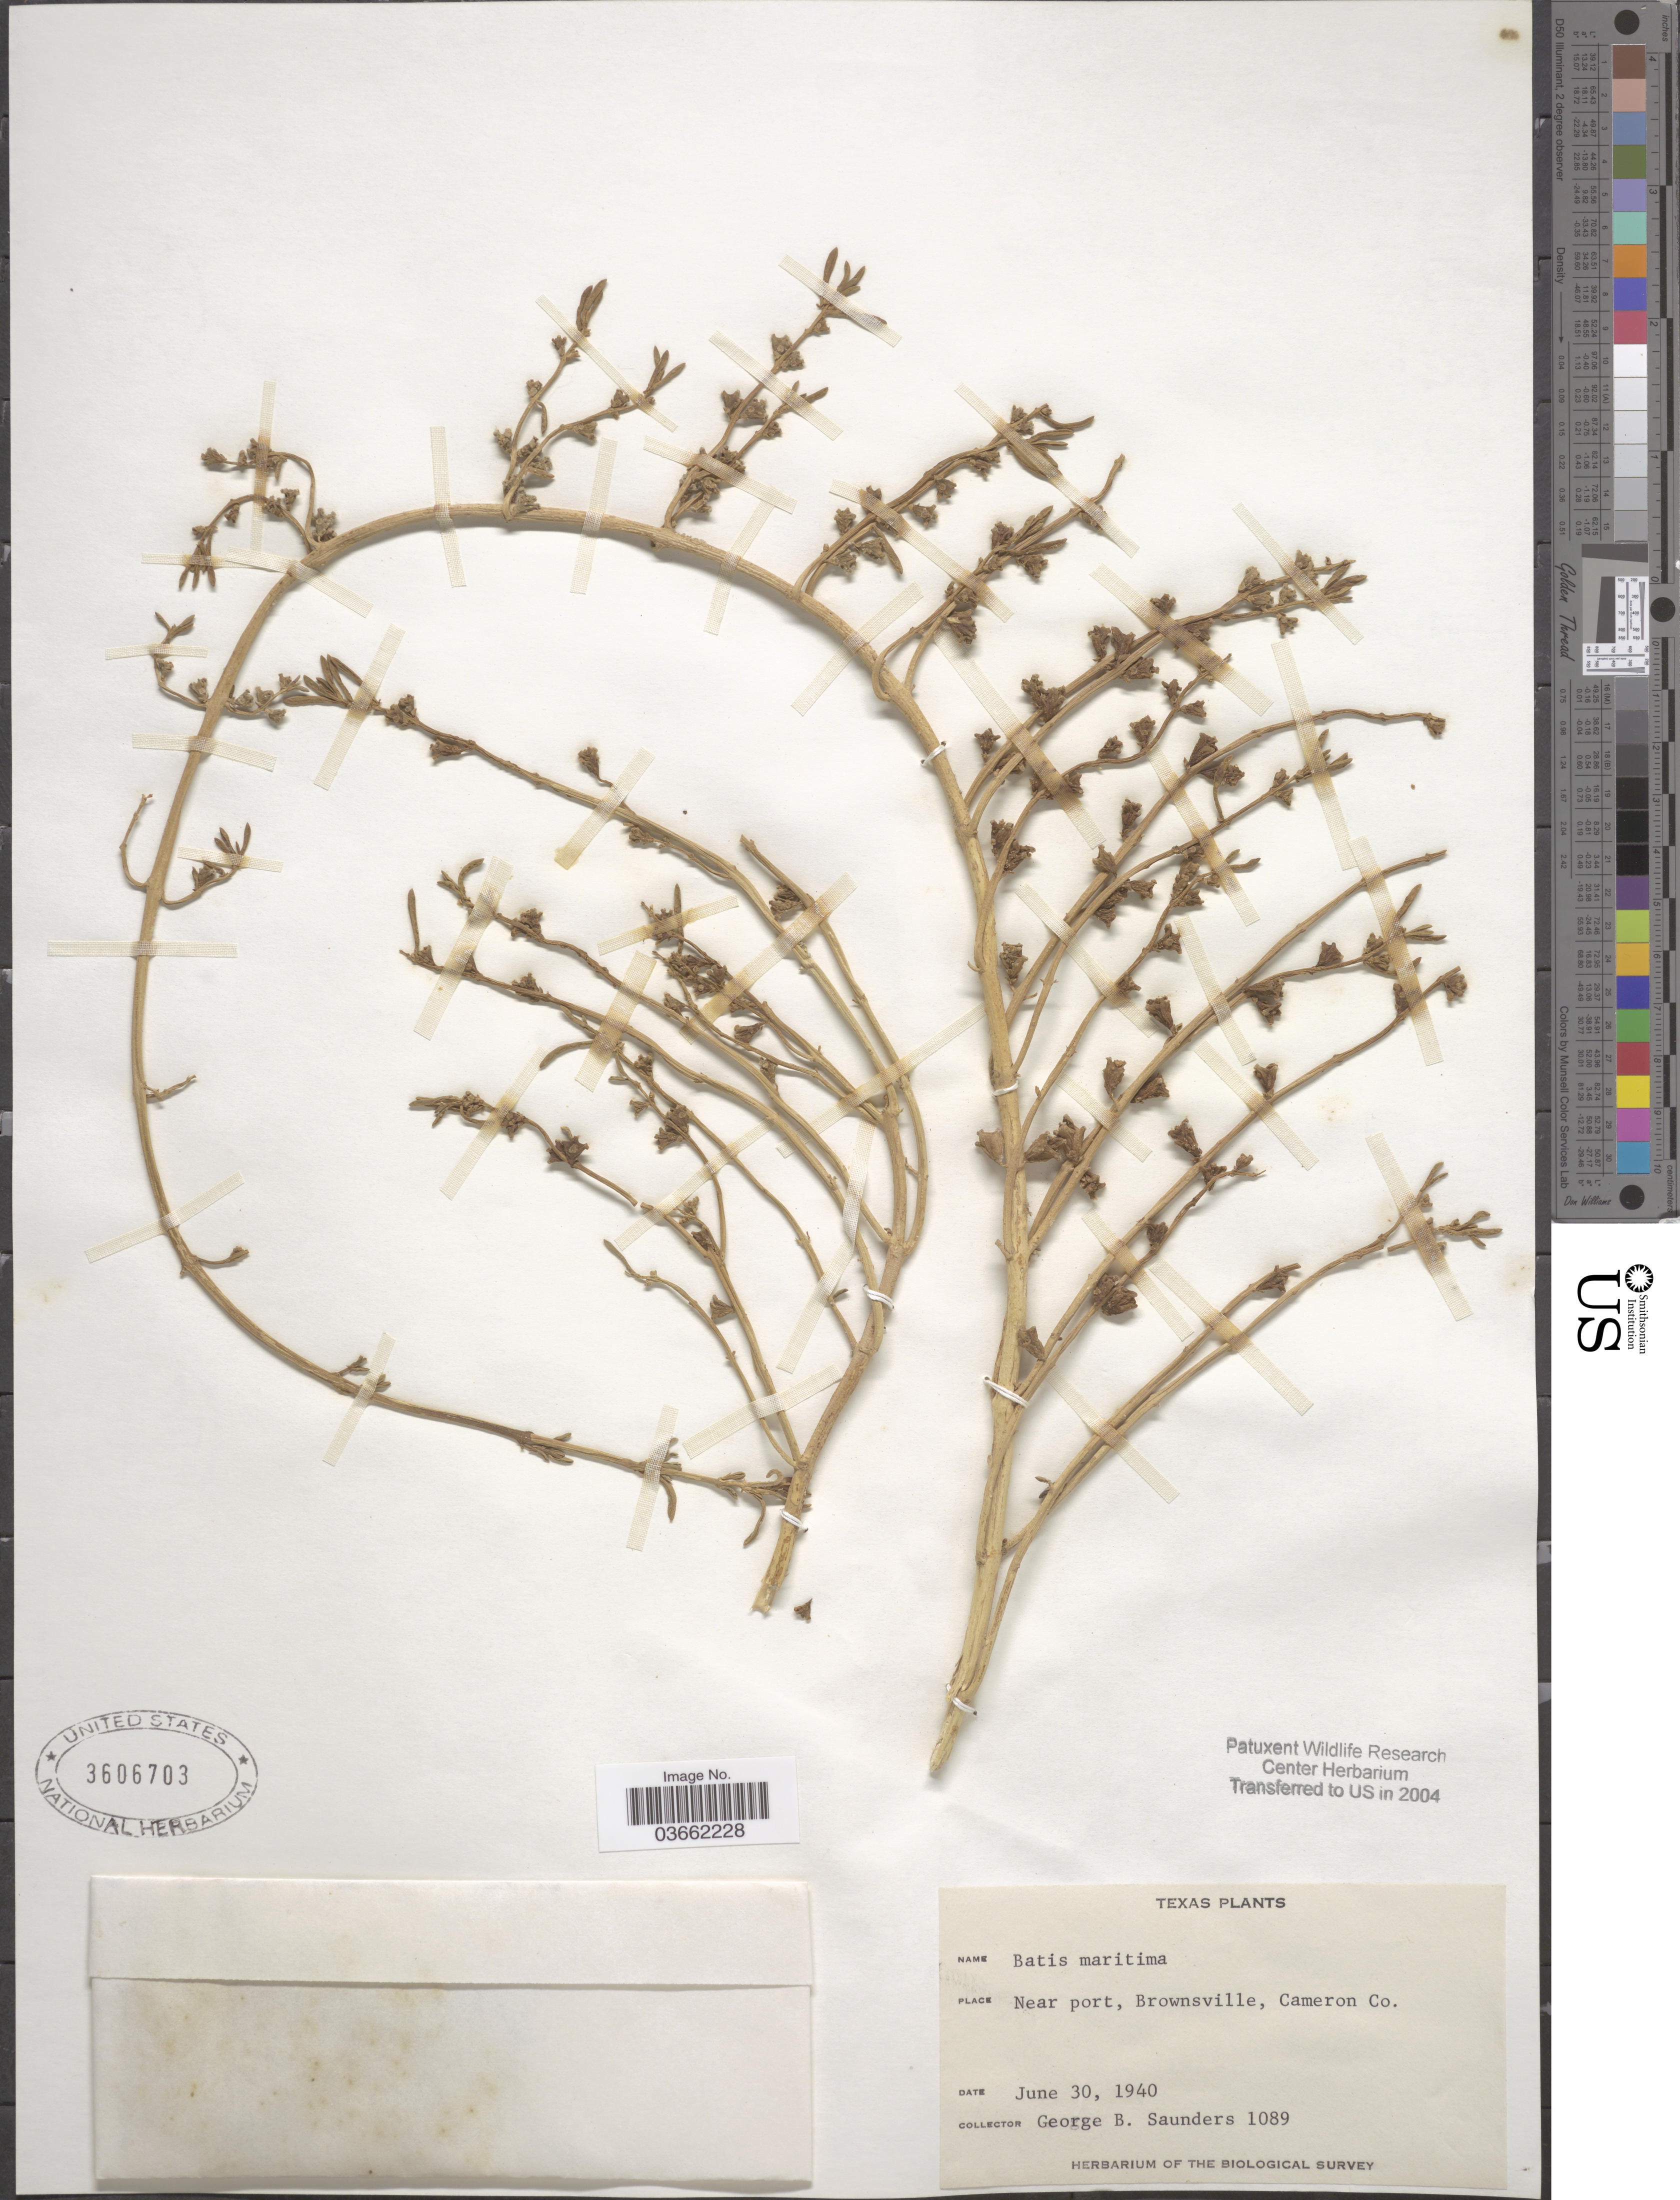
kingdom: Plantae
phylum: Tracheophyta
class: Magnoliopsida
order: Brassicales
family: Bataceae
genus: Batis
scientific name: Batis maritima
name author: L.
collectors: G. B. Saunders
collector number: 1089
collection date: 1940-06-30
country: United States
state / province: Texas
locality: Near port, Brownsville, Cameron Co.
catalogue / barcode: US 3606703